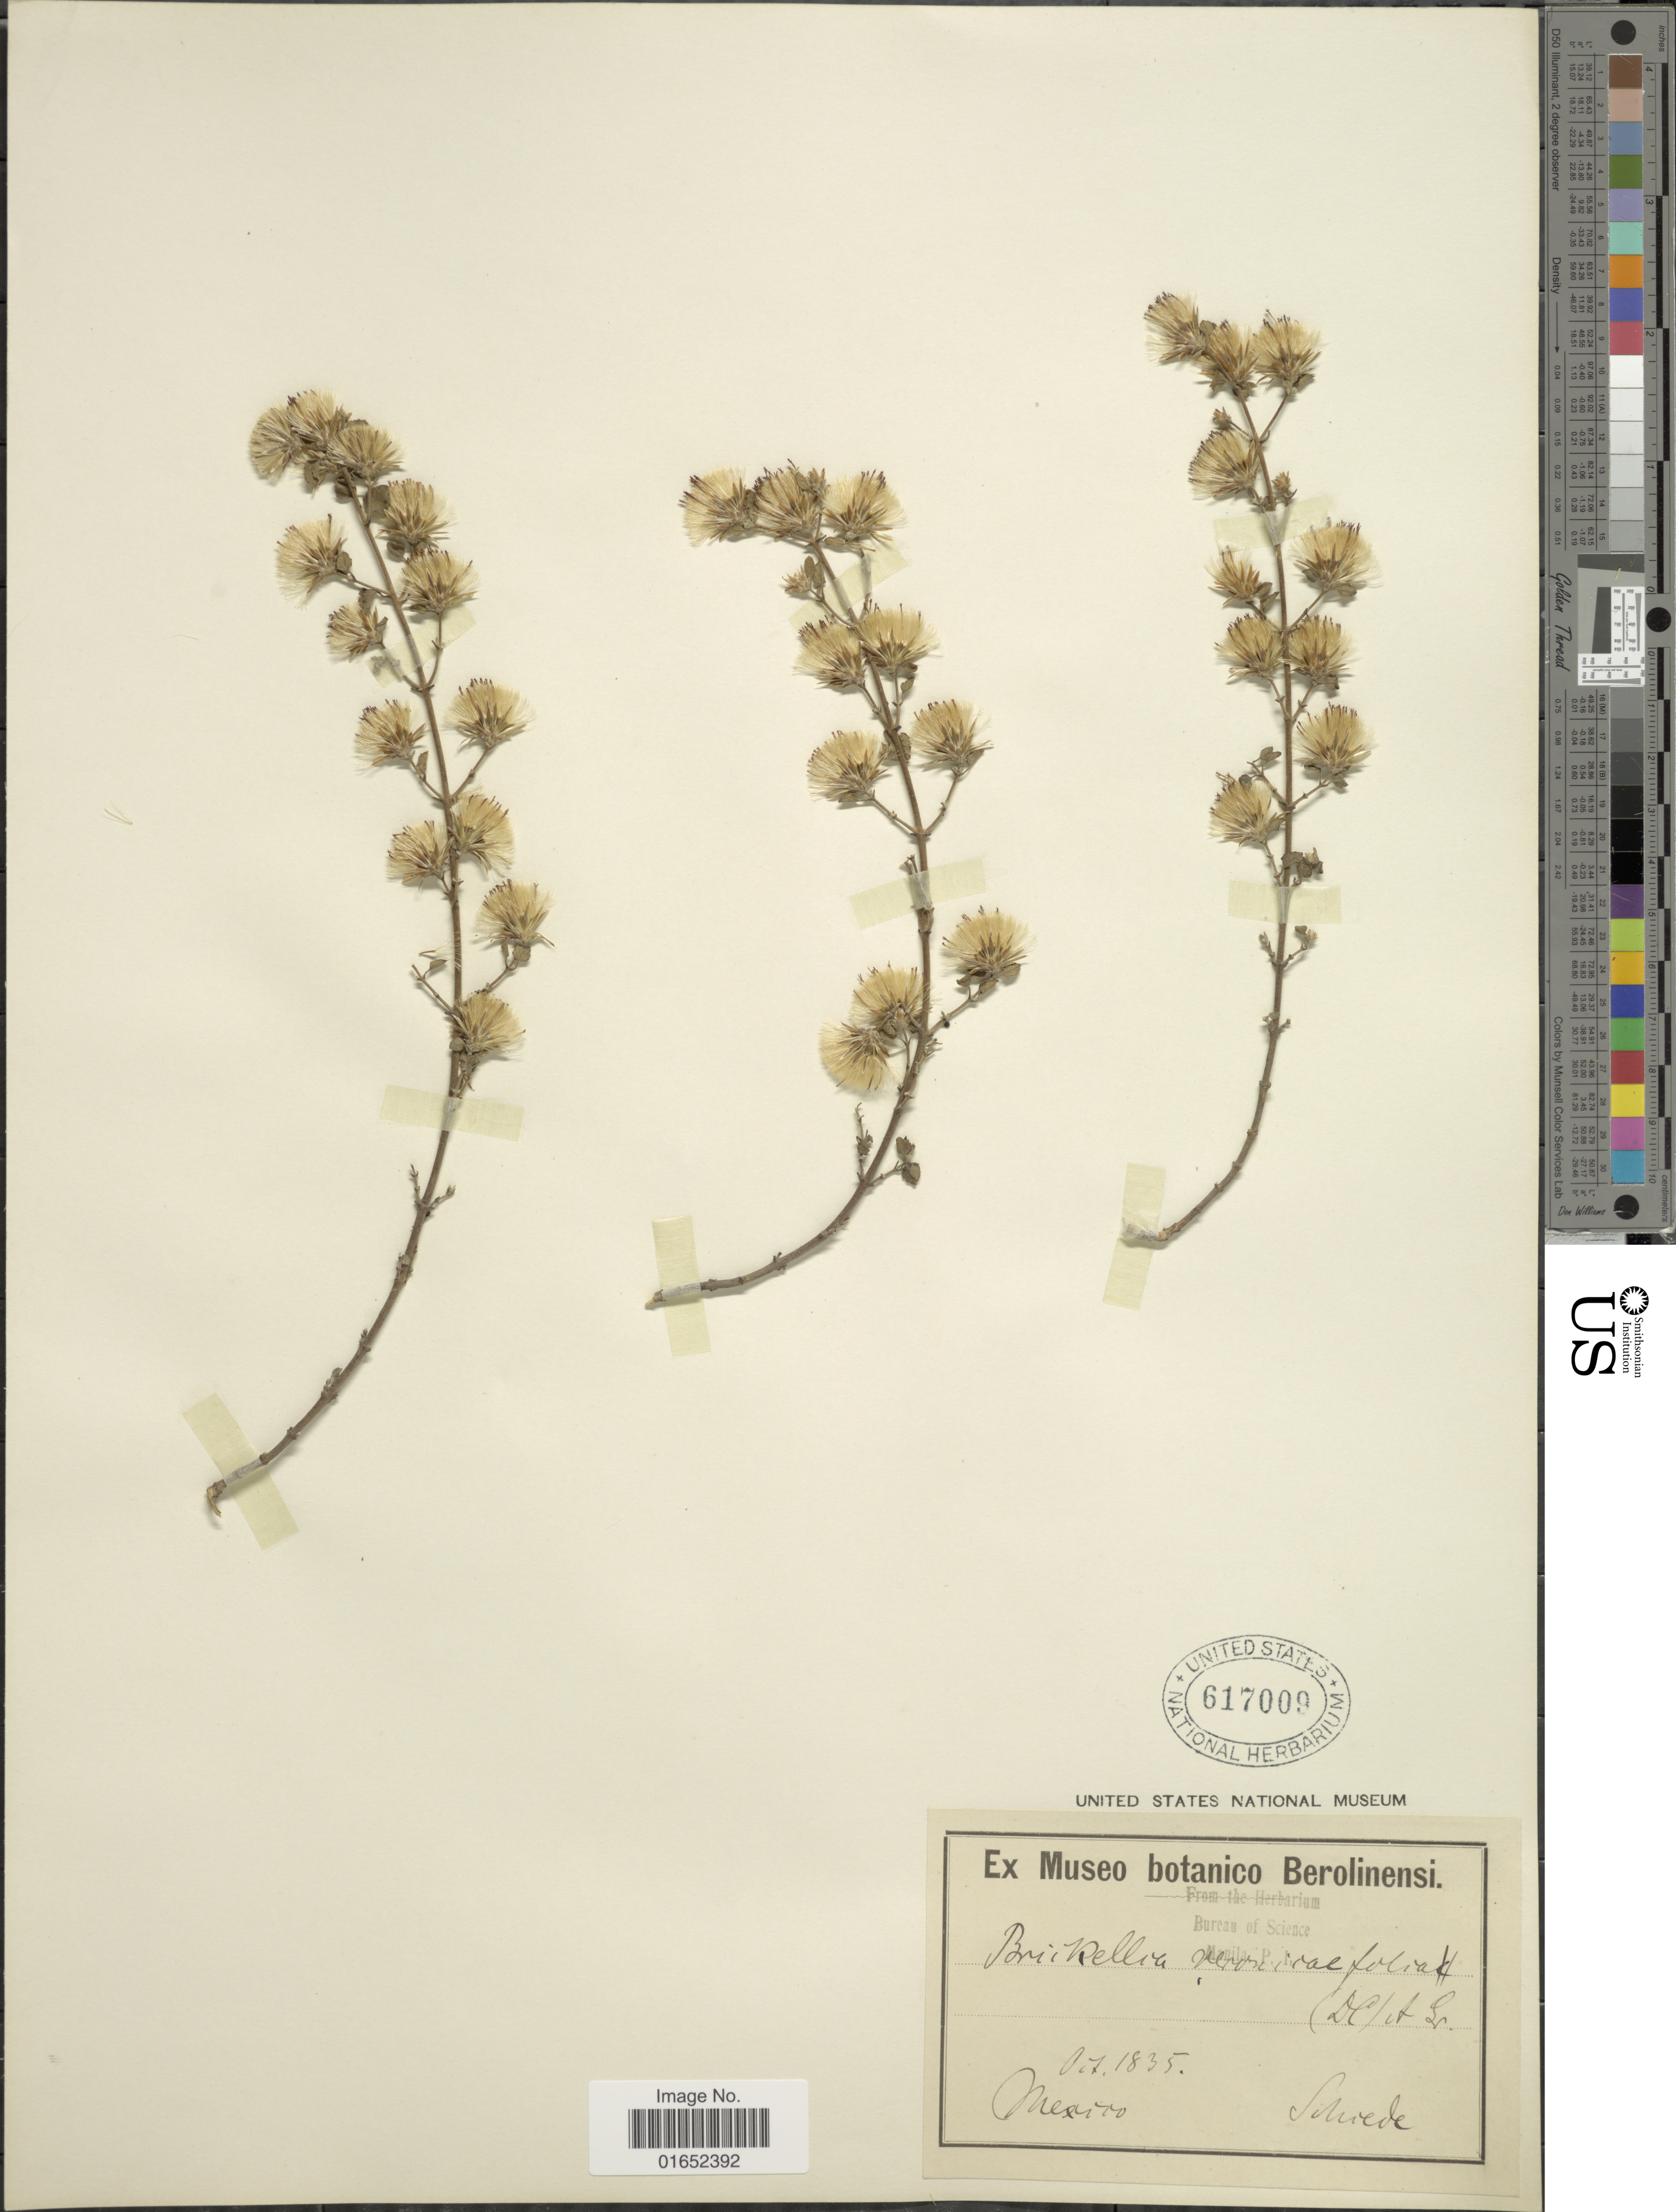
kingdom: Plantae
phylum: Tracheophyta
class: Magnoliopsida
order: Asterales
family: Asteraceae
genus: Brickellia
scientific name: Brickellia veronicaefolia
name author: (Kunth) A. Gray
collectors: Schiede, --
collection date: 1835-10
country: Mexico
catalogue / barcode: US 617009